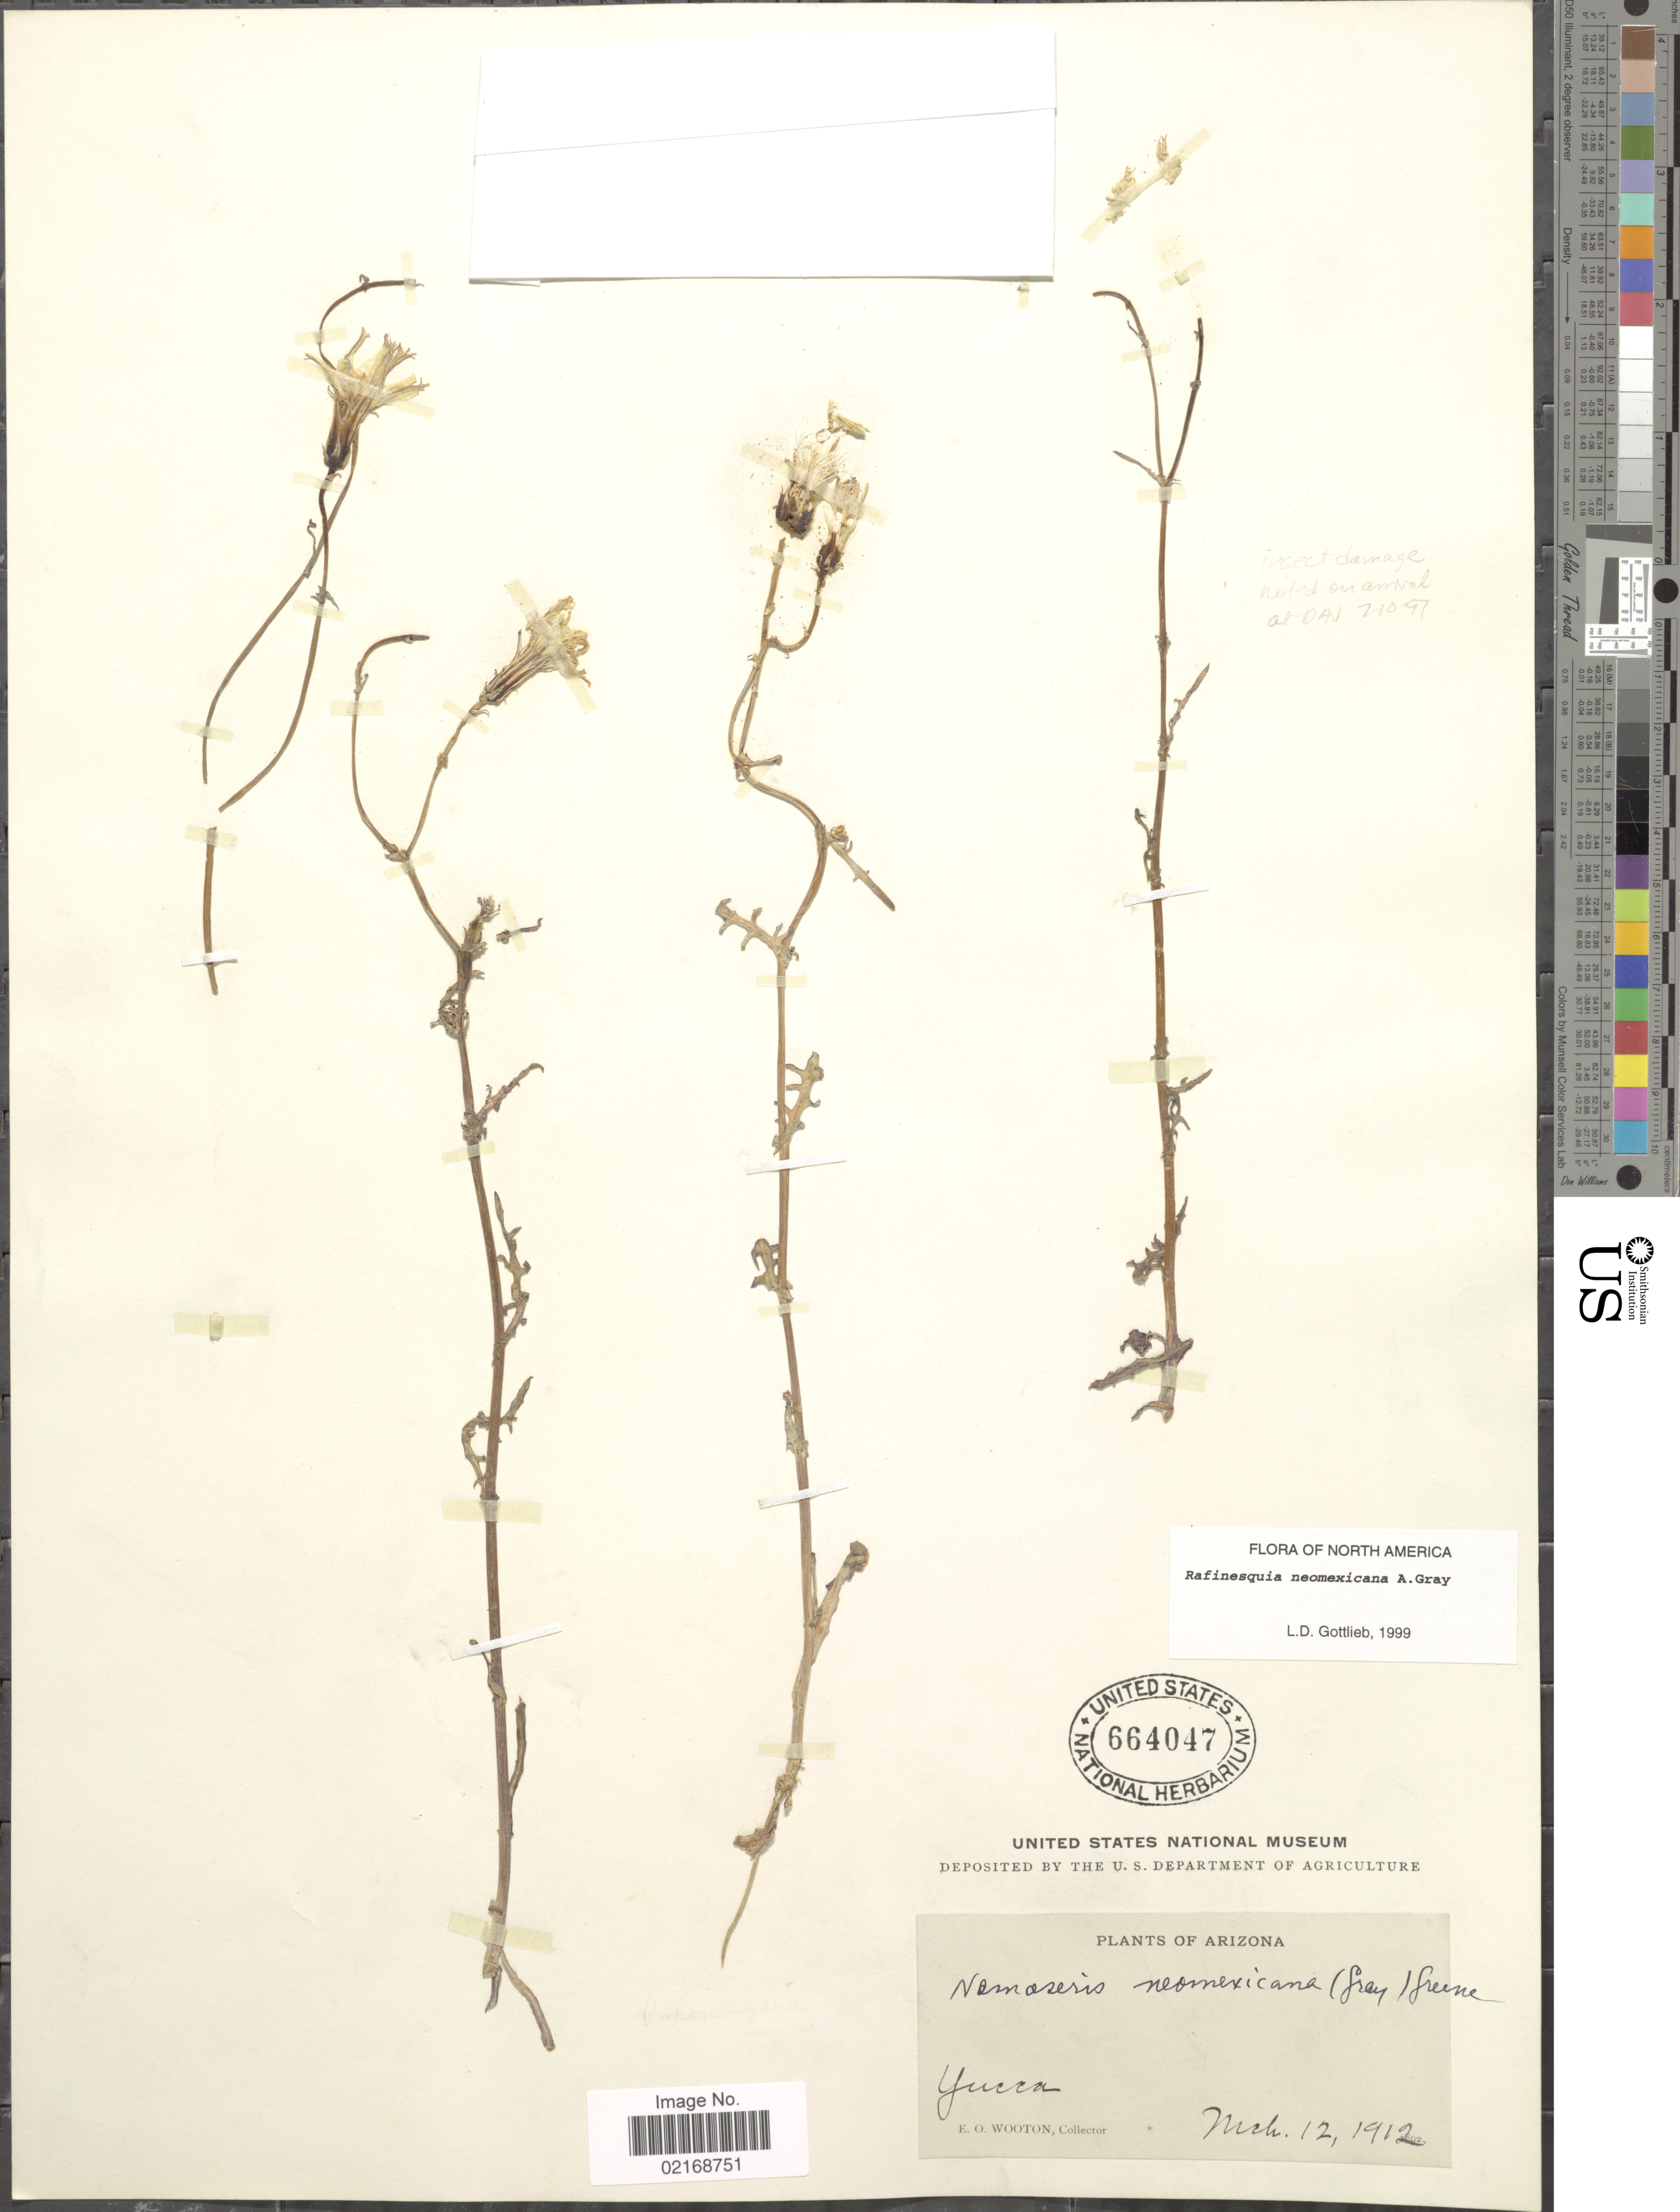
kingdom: Plantae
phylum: Tracheophyta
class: Magnoliopsida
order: Asterales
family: Asteraceae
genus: Rafinesquia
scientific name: Rafinesquia neomexicana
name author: A. Gray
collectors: E. O. Wooton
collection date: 1912-03-12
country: United States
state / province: Arizona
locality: Yucca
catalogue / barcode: US 664047